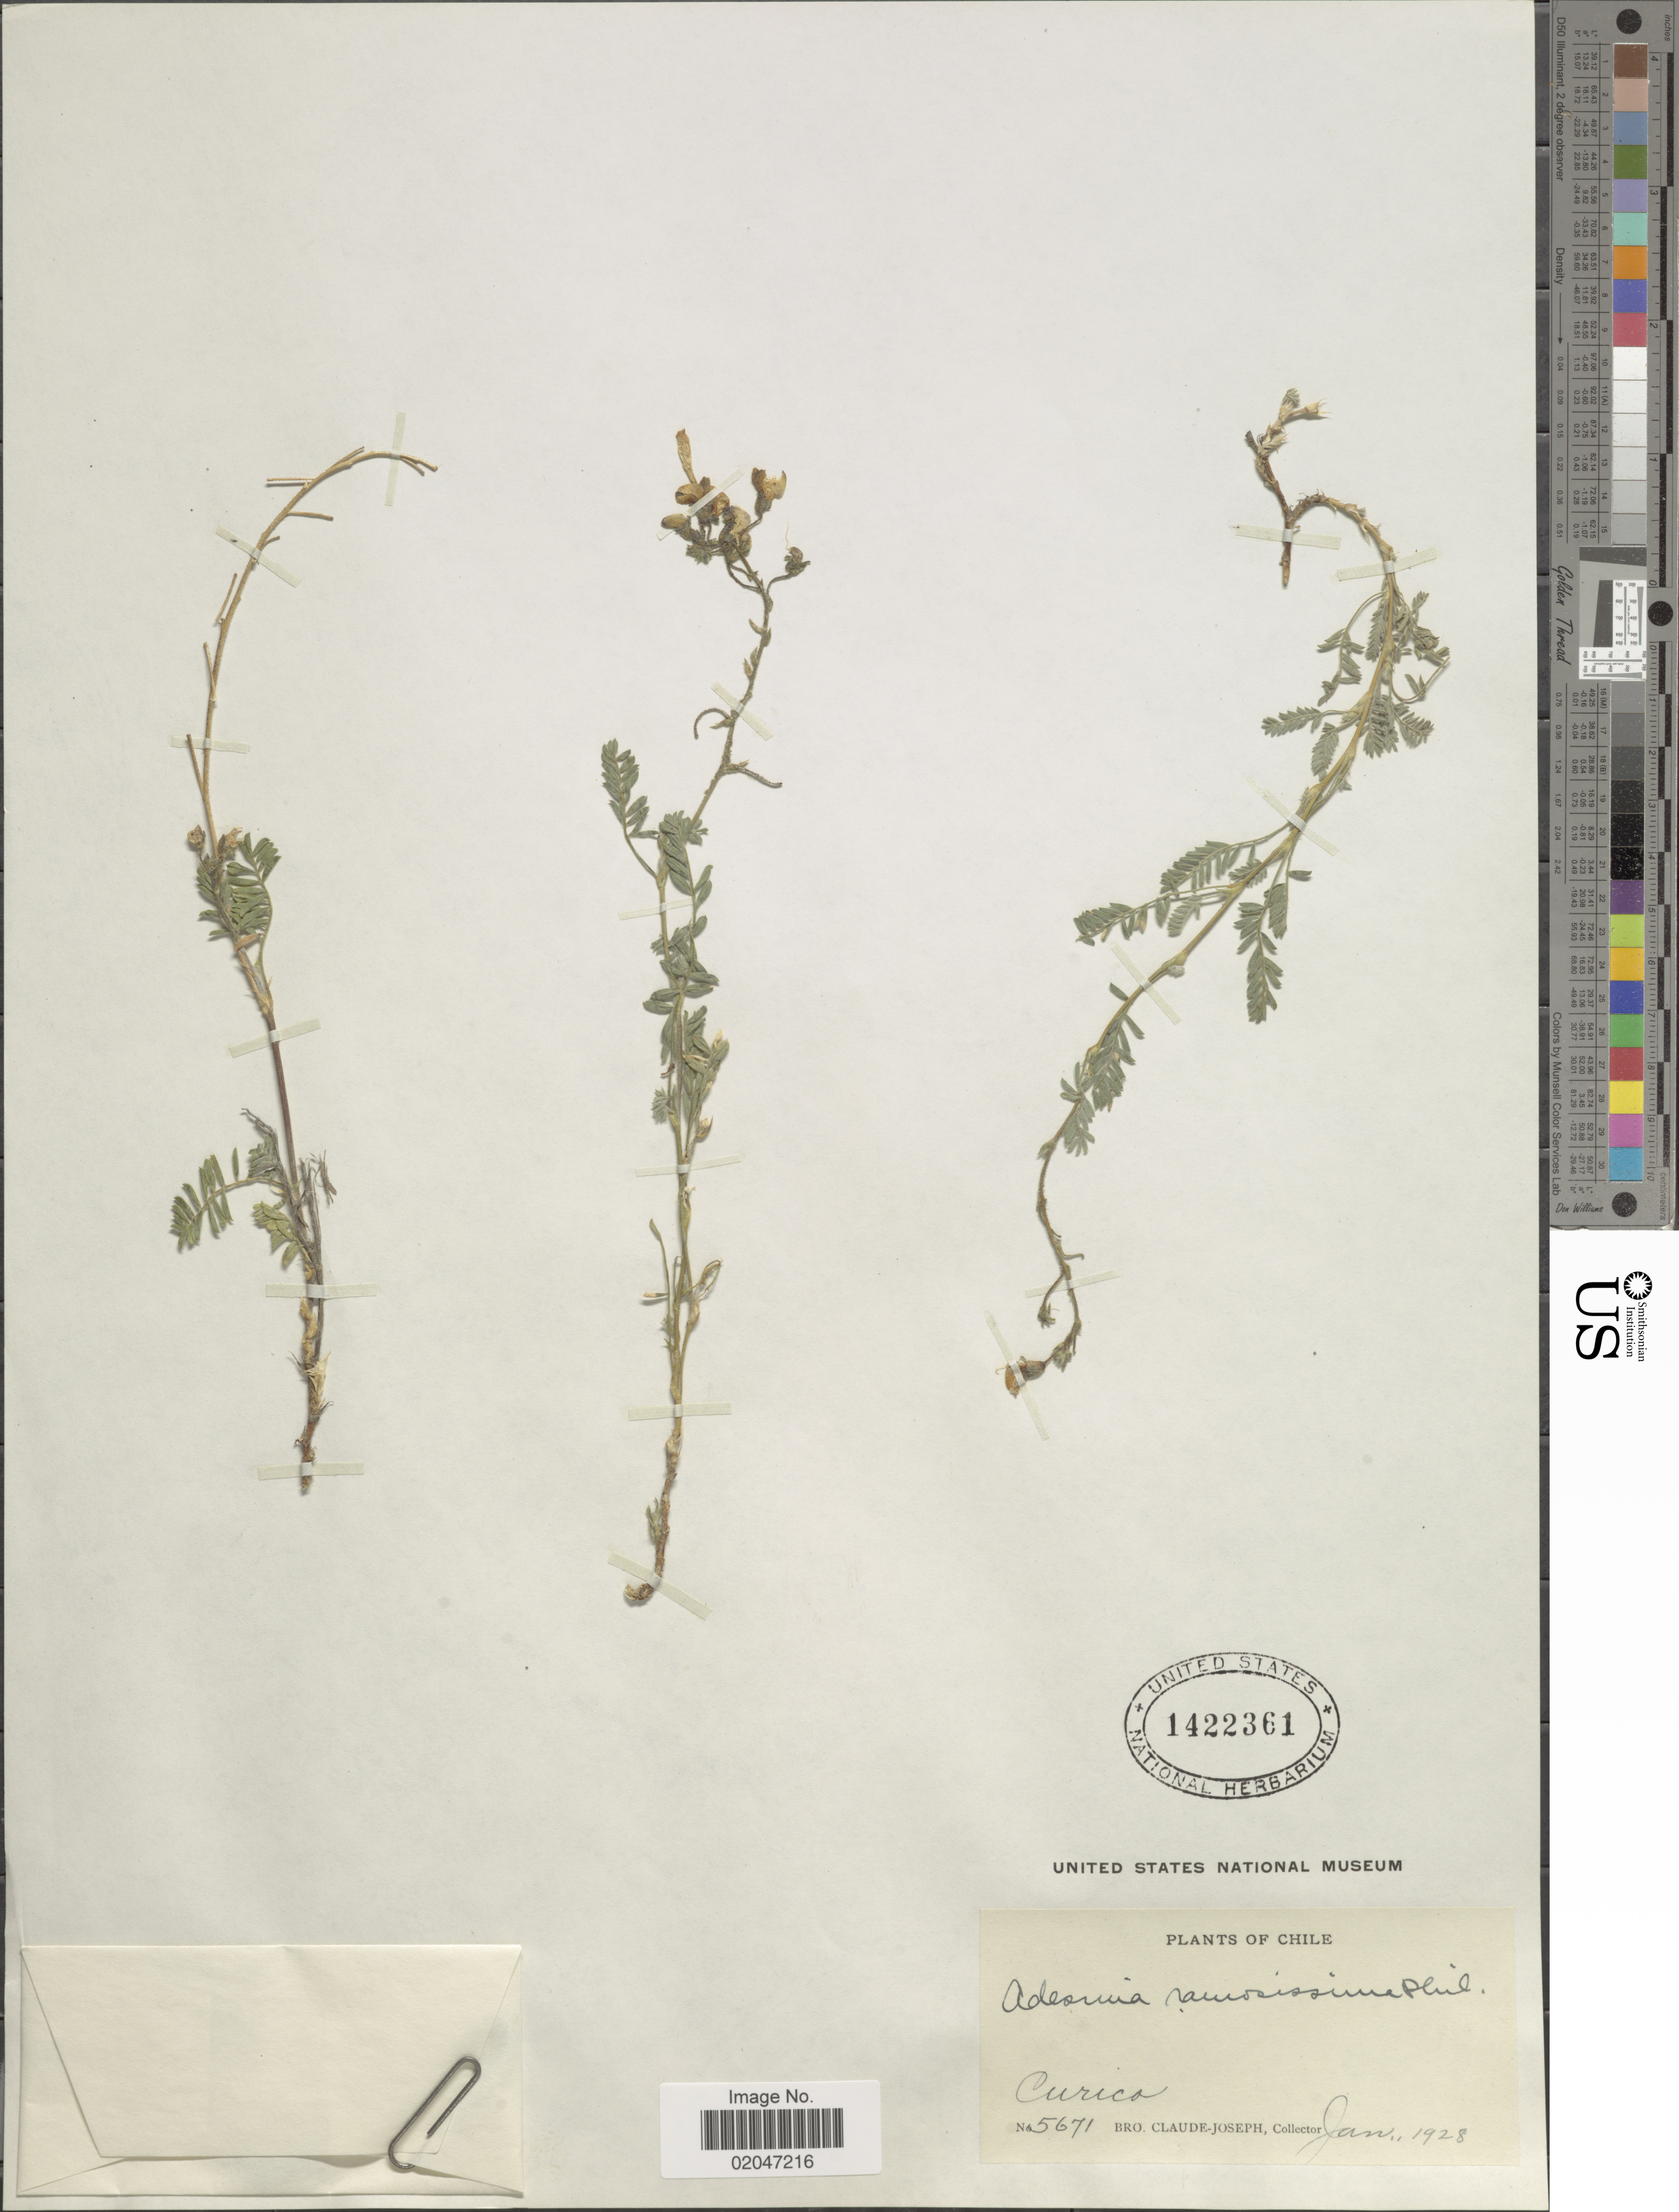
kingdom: Plantae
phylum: Tracheophyta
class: Magnoliopsida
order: Fabales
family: Fabaceae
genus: Adesmia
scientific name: Adesmia ramosissima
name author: Phil.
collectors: Bro. Claude-Joseph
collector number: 5671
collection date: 1927-01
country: Chile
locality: Curico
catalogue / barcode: US 1422361